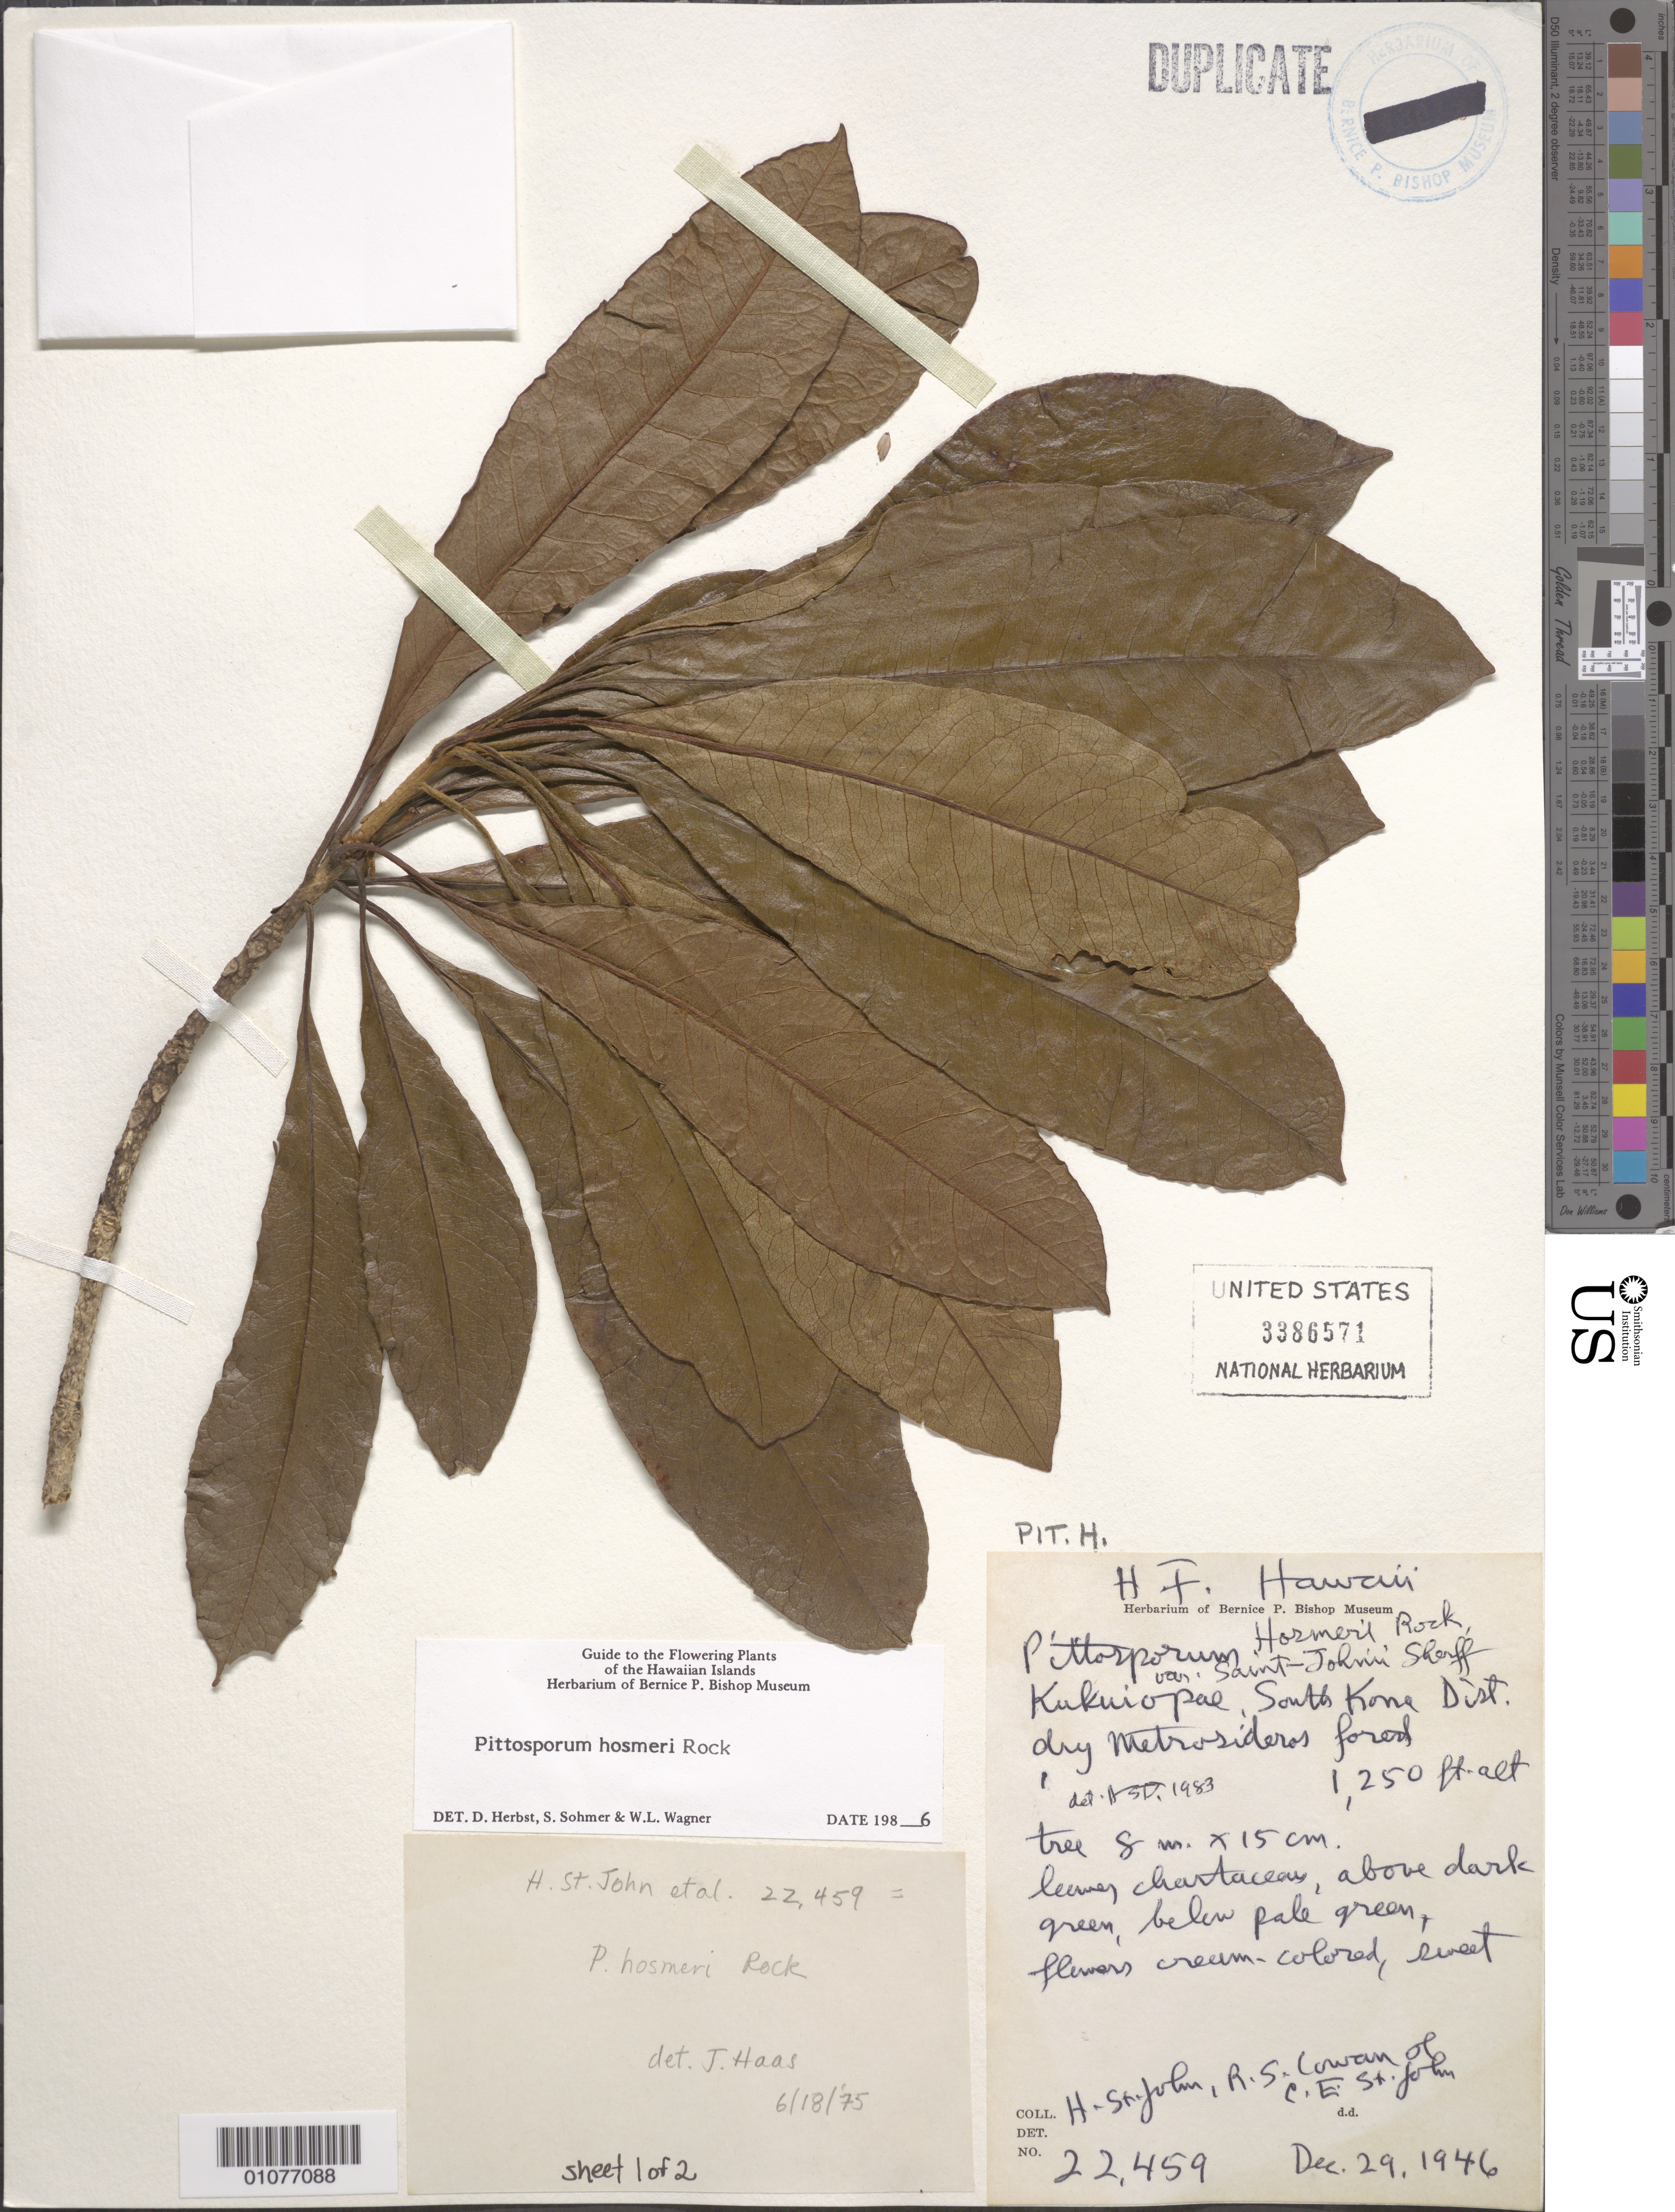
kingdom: Plantae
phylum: Tracheophyta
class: Magnoliopsida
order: Apiales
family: Pittosporaceae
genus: Pittosporum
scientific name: Pittosporum hosmeri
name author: Rock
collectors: H. St. John, R. S. Cowan & C. St. John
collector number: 22459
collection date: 1946-12-24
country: United States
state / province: Hawaii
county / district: Hawaii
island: Hawaii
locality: South Kona District, Kukuiopae.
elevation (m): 381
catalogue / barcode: US 3386571